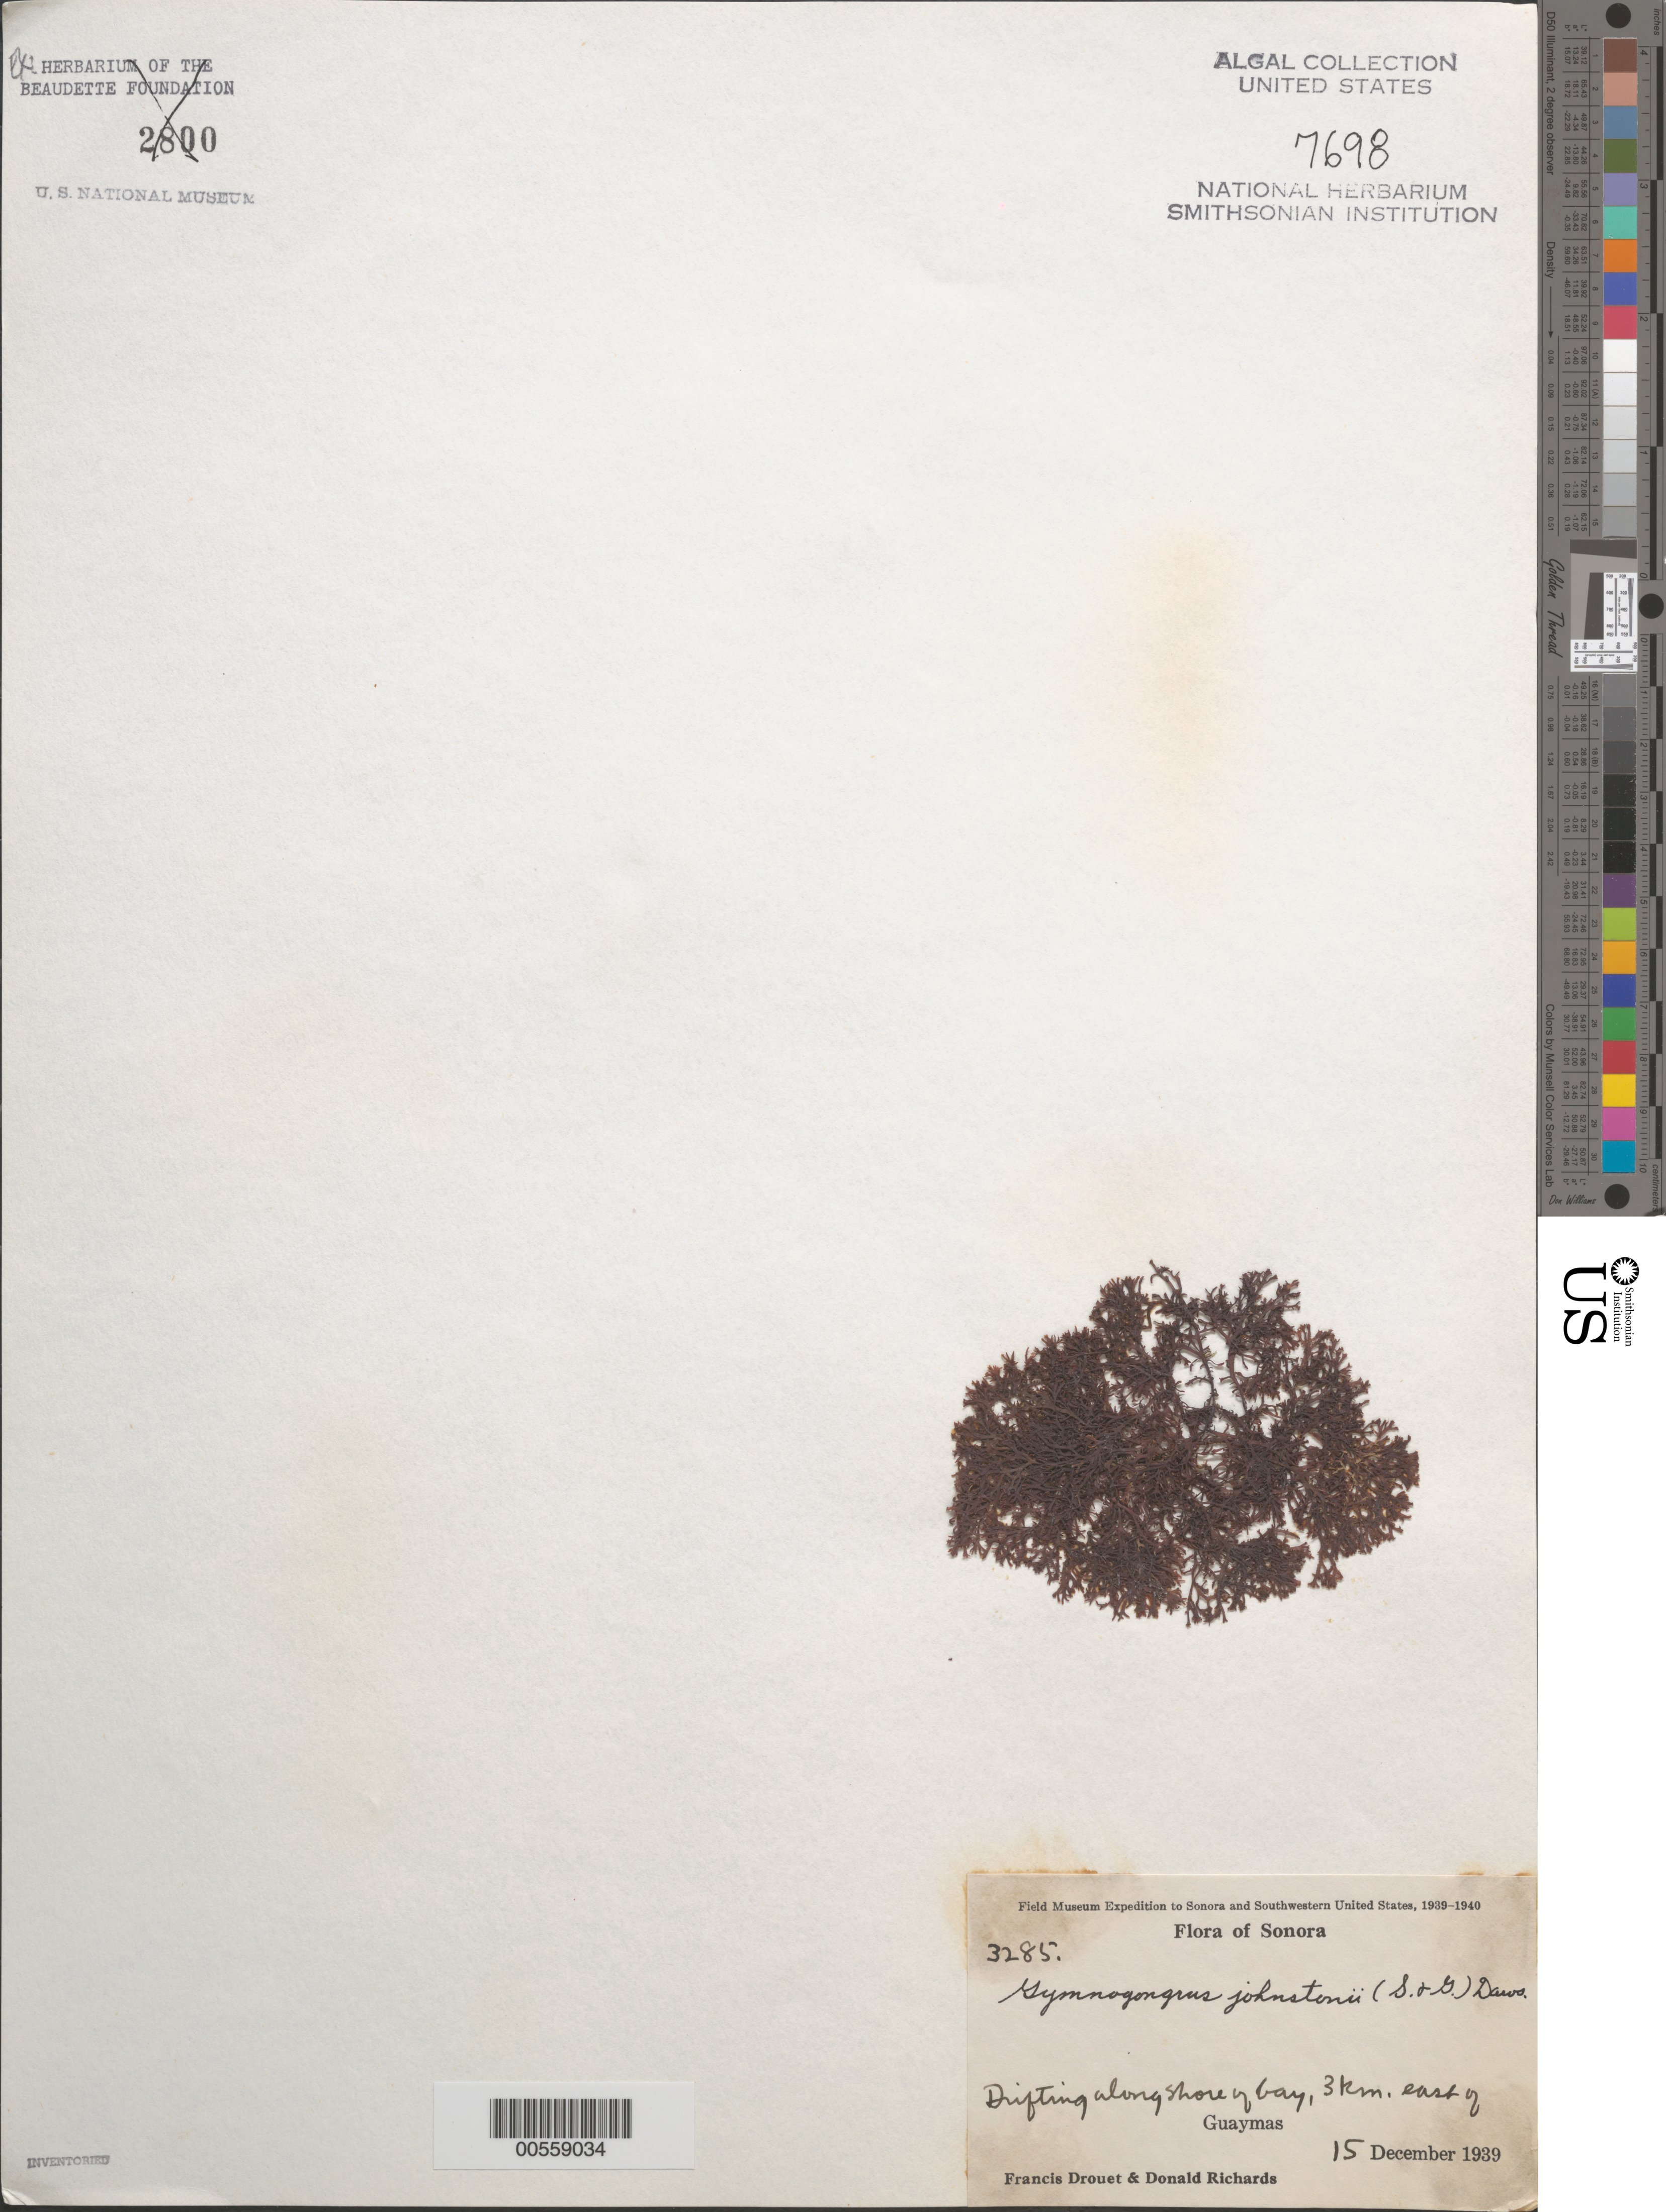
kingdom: Plantae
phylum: Rhodophyta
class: Florideophyceae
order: Gigartinales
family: Phyllophoraceae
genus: Gymnogongrus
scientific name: Gymnogongrus johnstonii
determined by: Dawson, E. Y.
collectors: F. E. Drouet & D. Richards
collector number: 3285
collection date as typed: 15 Dec 1939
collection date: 1939-12-15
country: Mexico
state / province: Sonora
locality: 3 km east of Guaymas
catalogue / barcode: US 7698